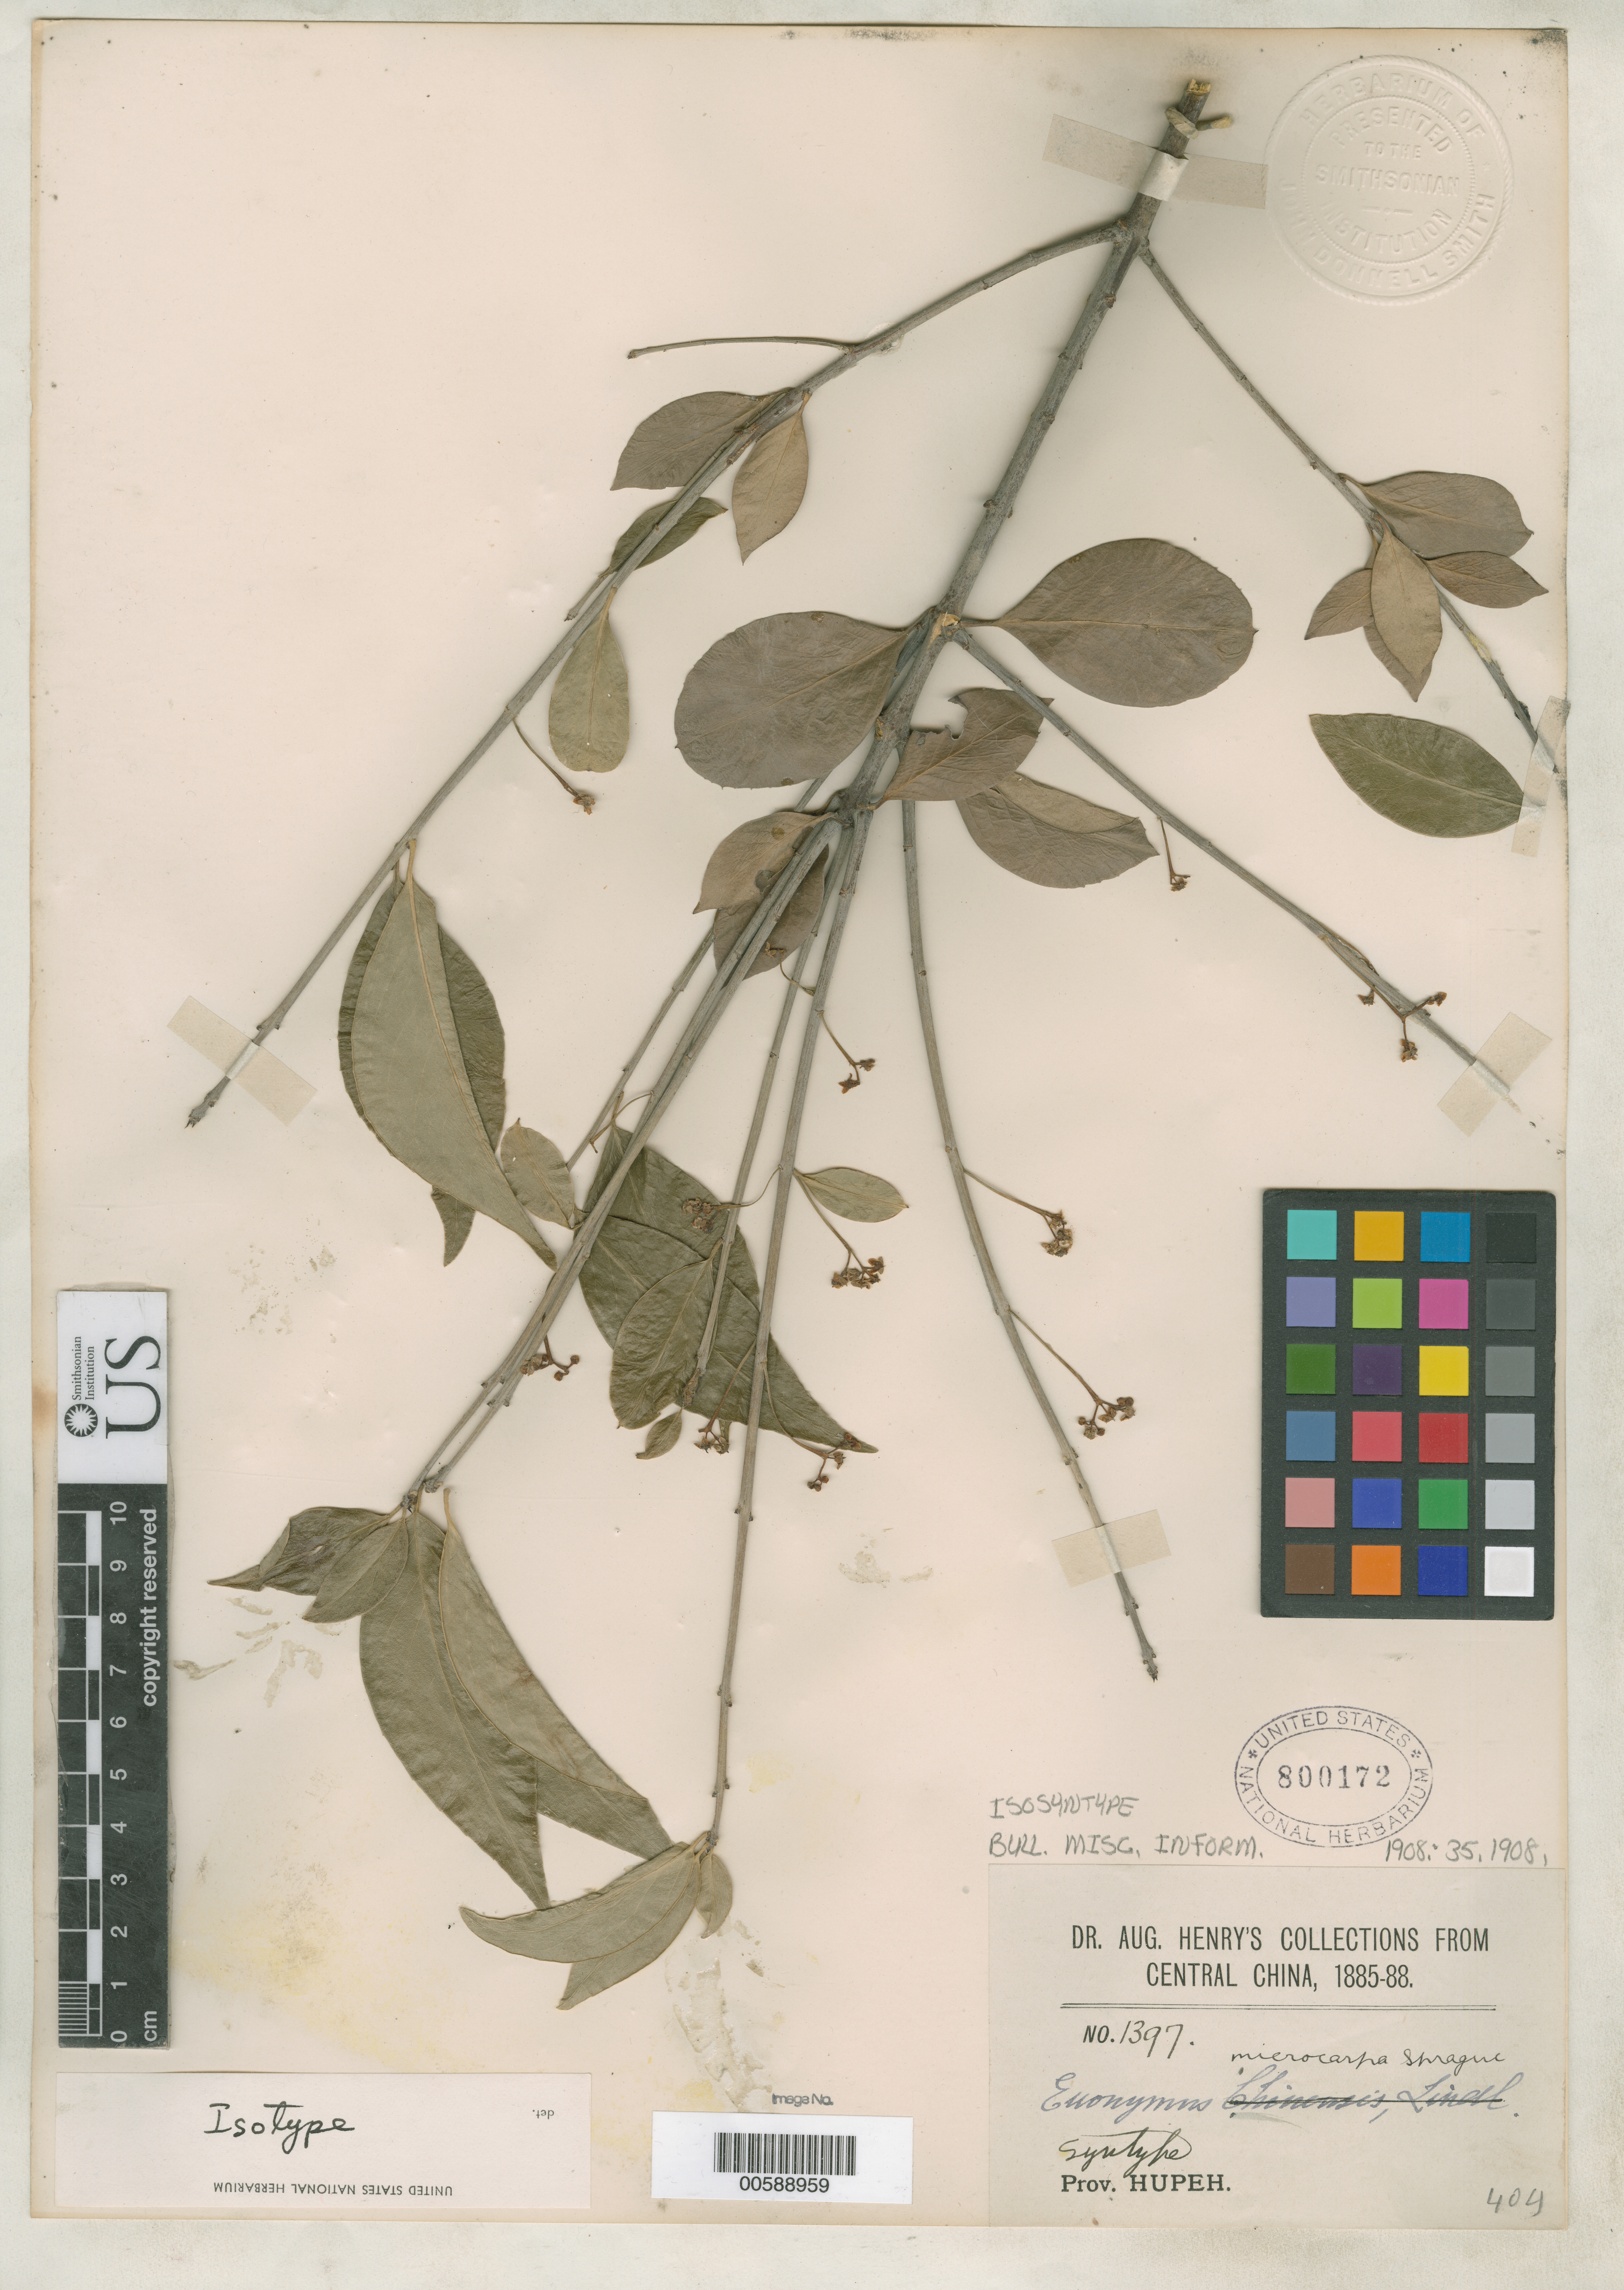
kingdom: Plantae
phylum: Tracheophyta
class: Magnoliopsida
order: Celastrales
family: Celastraceae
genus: Euonymus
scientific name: Euonymus microcarpus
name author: Sprague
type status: Isosyntype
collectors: A. Henry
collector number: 1397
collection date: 1885/1888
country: China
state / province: Hubei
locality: Central China. Prov. Hupeh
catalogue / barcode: US 800172